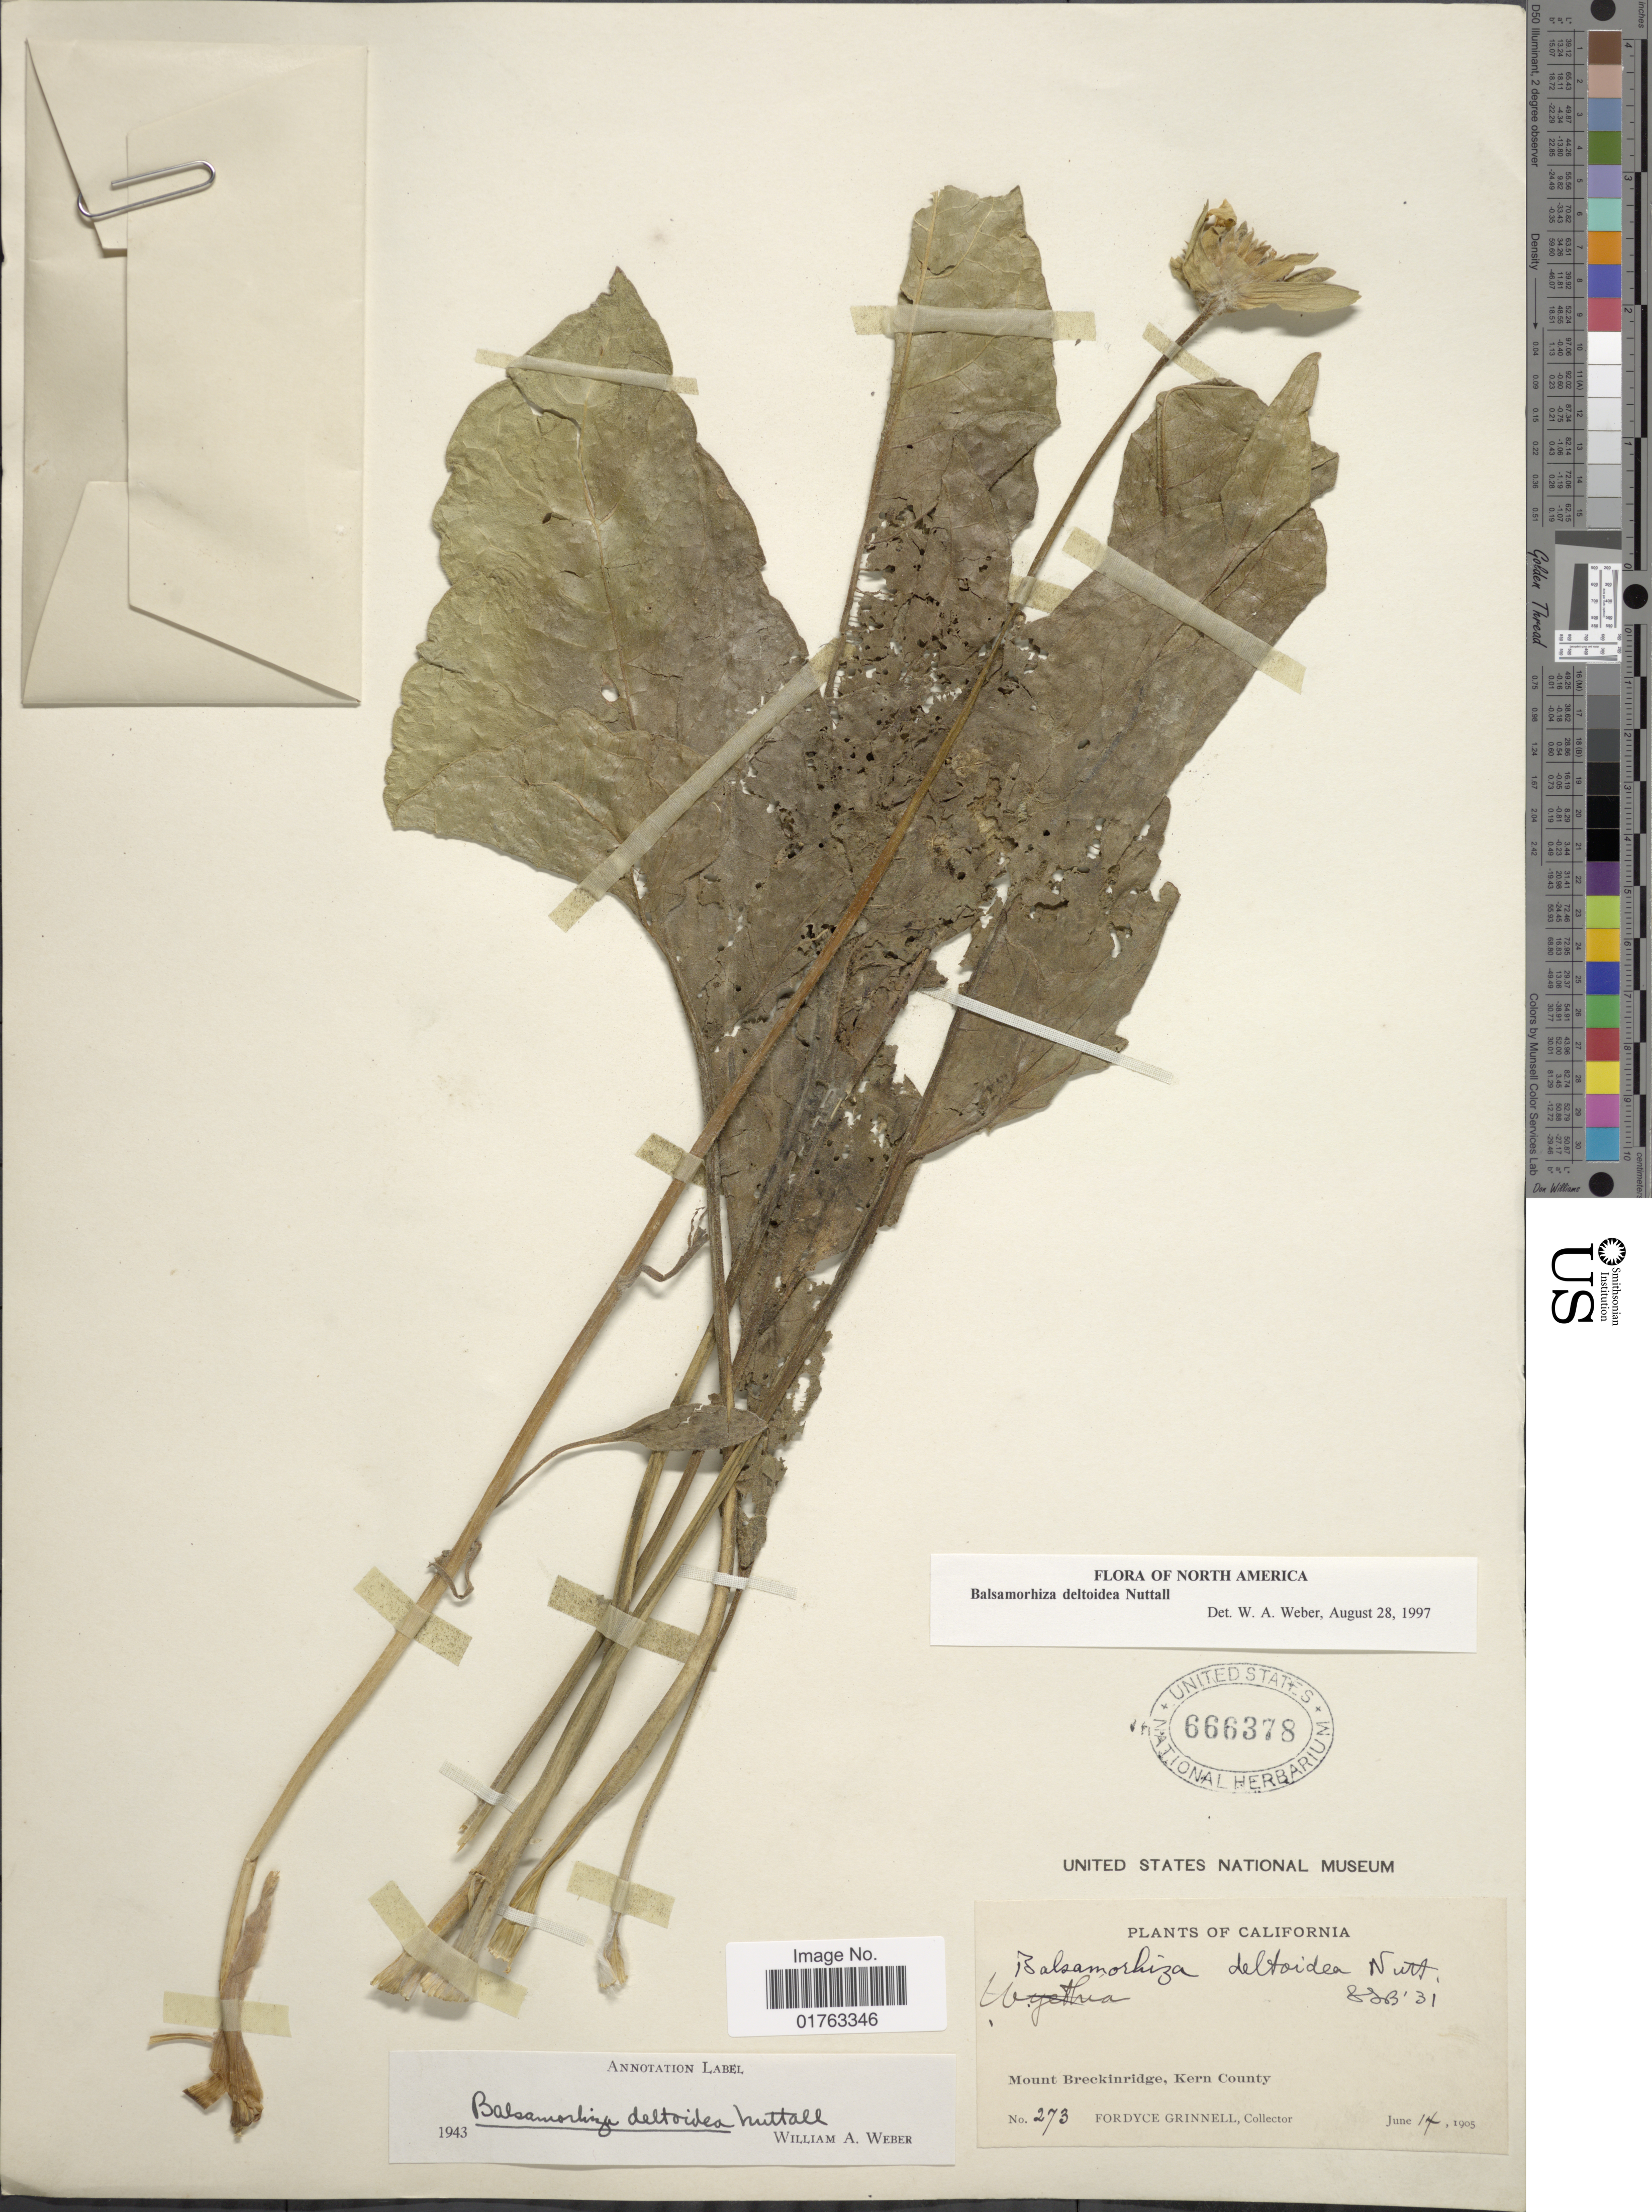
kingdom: Plantae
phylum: Tracheophyta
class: Magnoliopsida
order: Asterales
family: Asteraceae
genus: Balsamorhiza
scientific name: Balsamorhiza deltoidea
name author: Nutt.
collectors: F. Grinnell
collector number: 273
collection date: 1905-06-14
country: United States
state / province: California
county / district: Kern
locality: Mount Breckinridge, Kern County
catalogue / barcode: US 666378